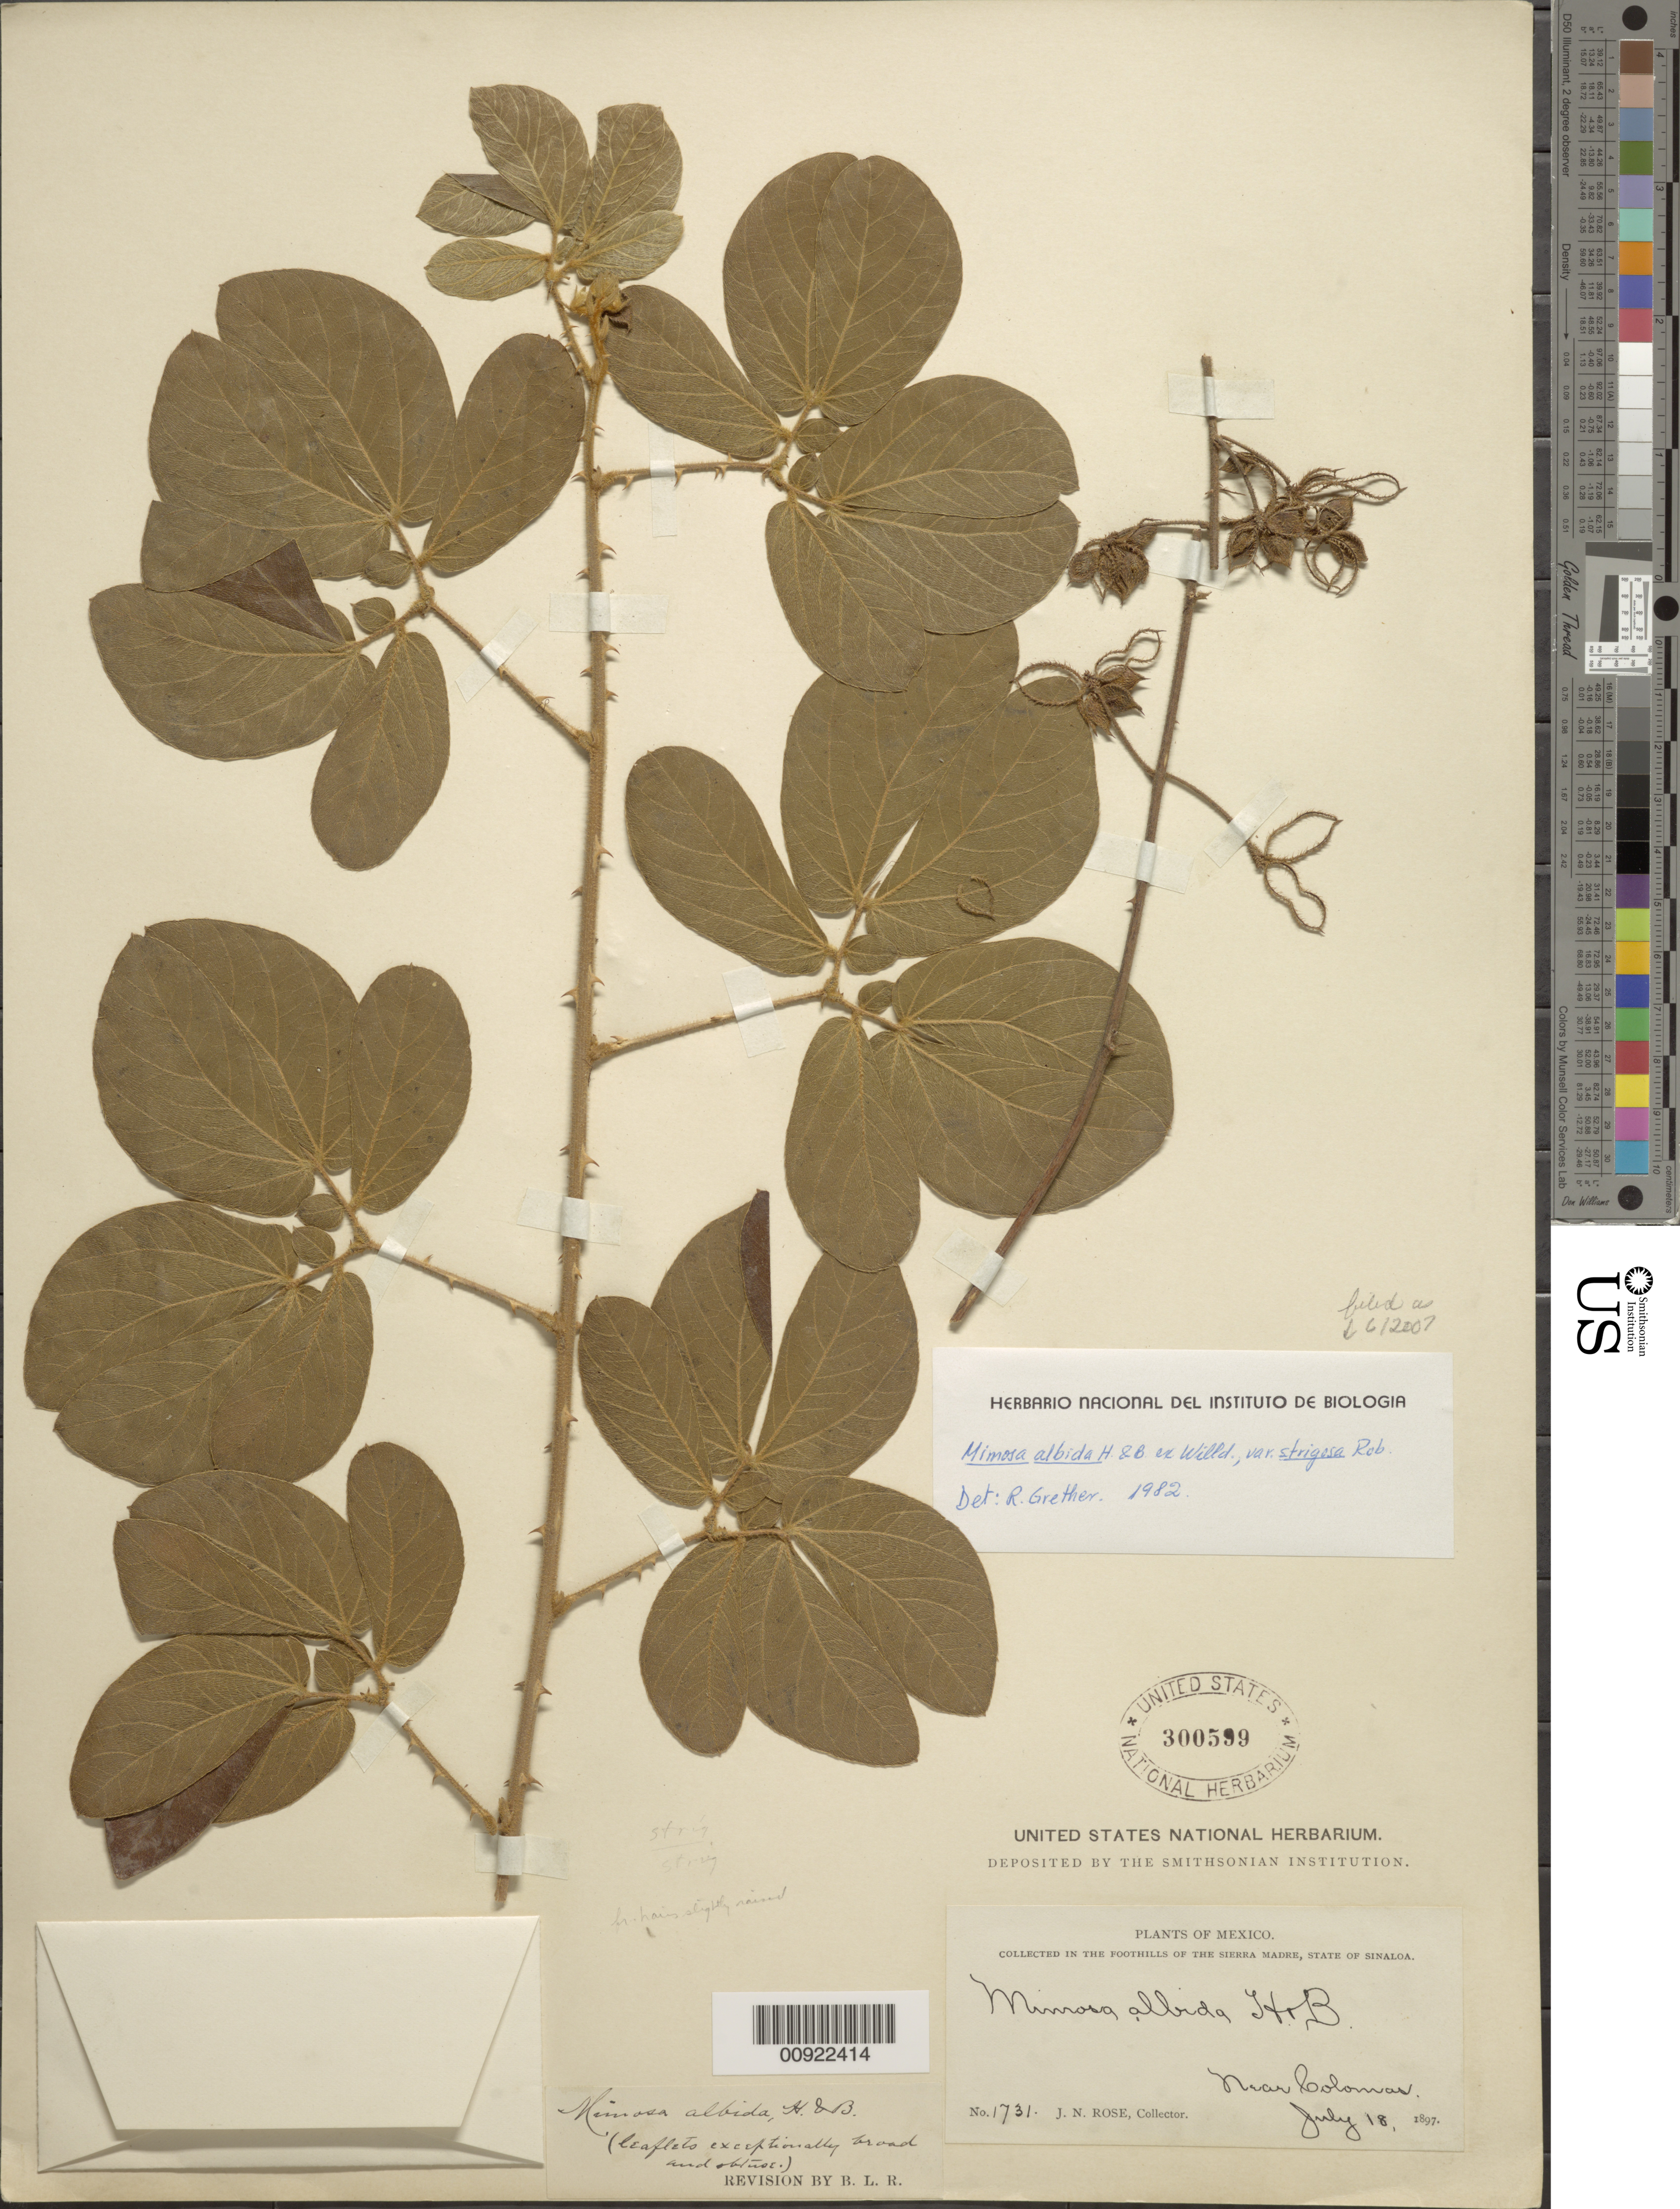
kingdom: Plantae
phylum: Tracheophyta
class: Magnoliopsida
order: Fabales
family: Fabaceae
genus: Mimosa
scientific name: Mimosa albida var. strigosa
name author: (Willd.) B.L. Rob.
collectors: J. N. Rose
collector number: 1731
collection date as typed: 18 Jul 1897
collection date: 1897-07-18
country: Mexico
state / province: Sinaloa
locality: Near Colomas in the foothills of the Sierra Madre, State of Sinaloa.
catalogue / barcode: US 300599